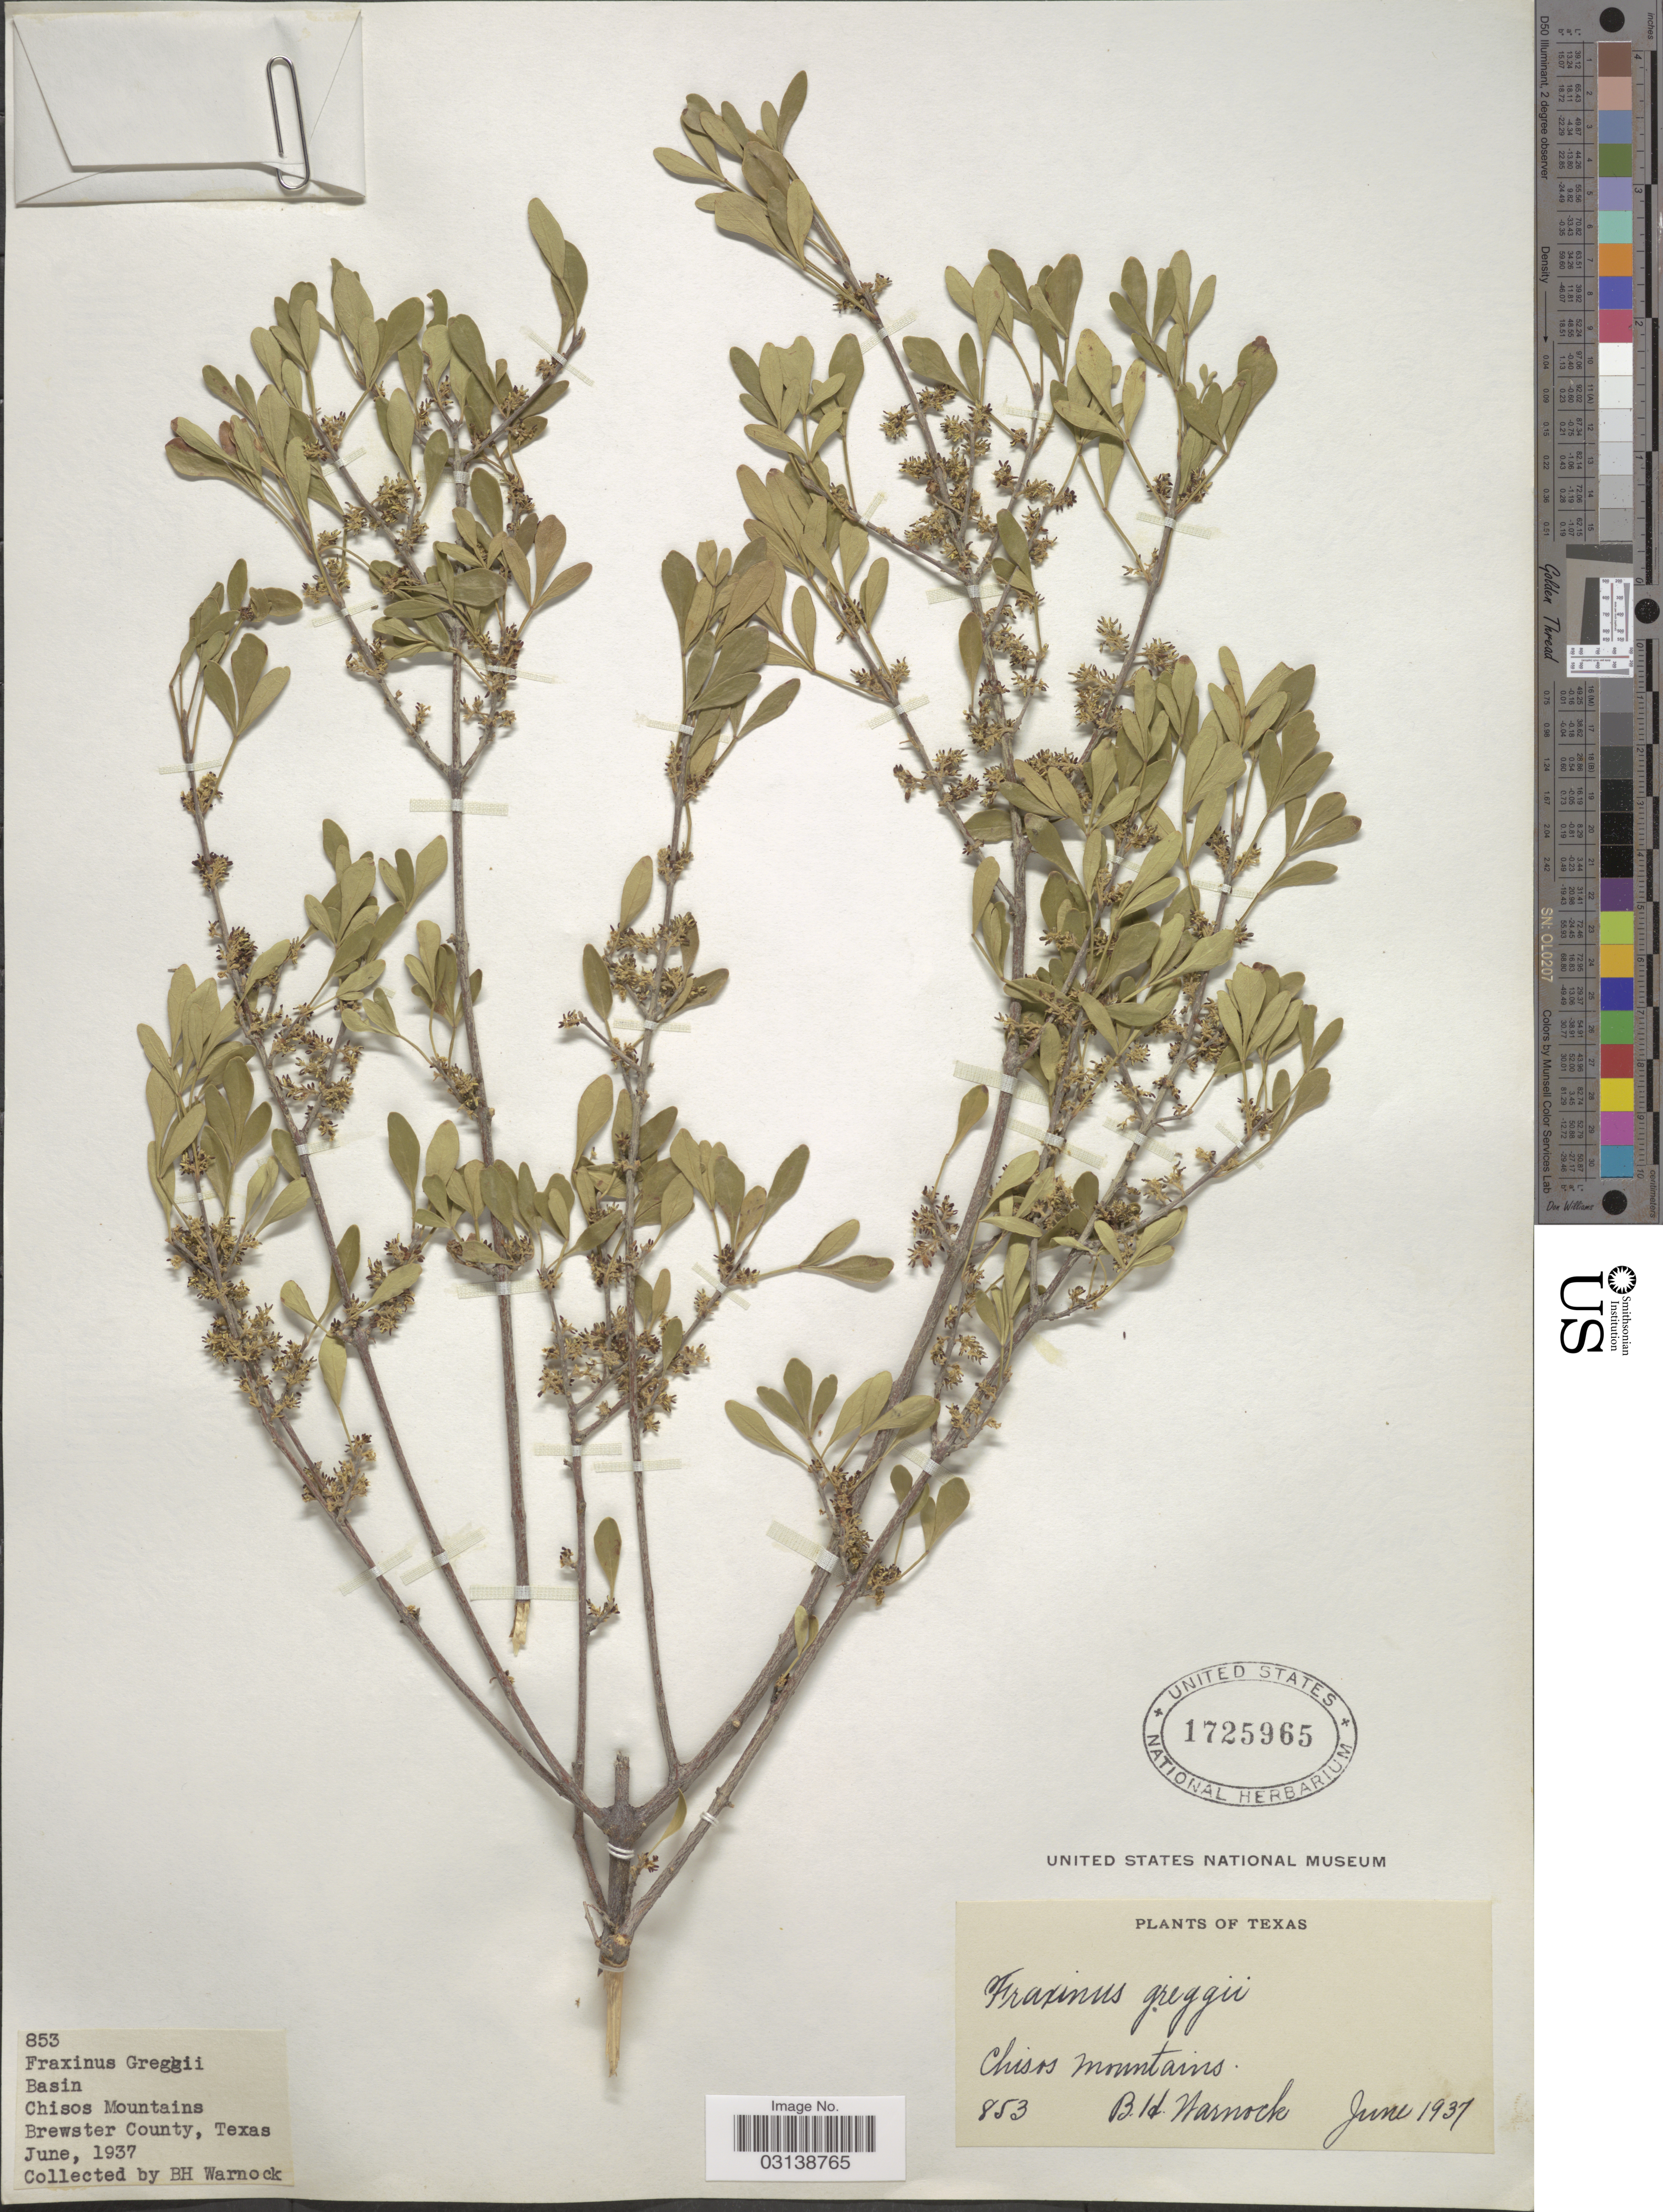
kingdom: Plantae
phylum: Tracheophyta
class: Magnoliopsida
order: Lamiales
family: Oleaceae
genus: Fraxinus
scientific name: Fraxinus greggii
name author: A. Gray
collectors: B. H. Warnock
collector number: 853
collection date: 1937-06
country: United States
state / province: Texas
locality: Basin. Chisos Mountains. Brewster County.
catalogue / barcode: US 1725965